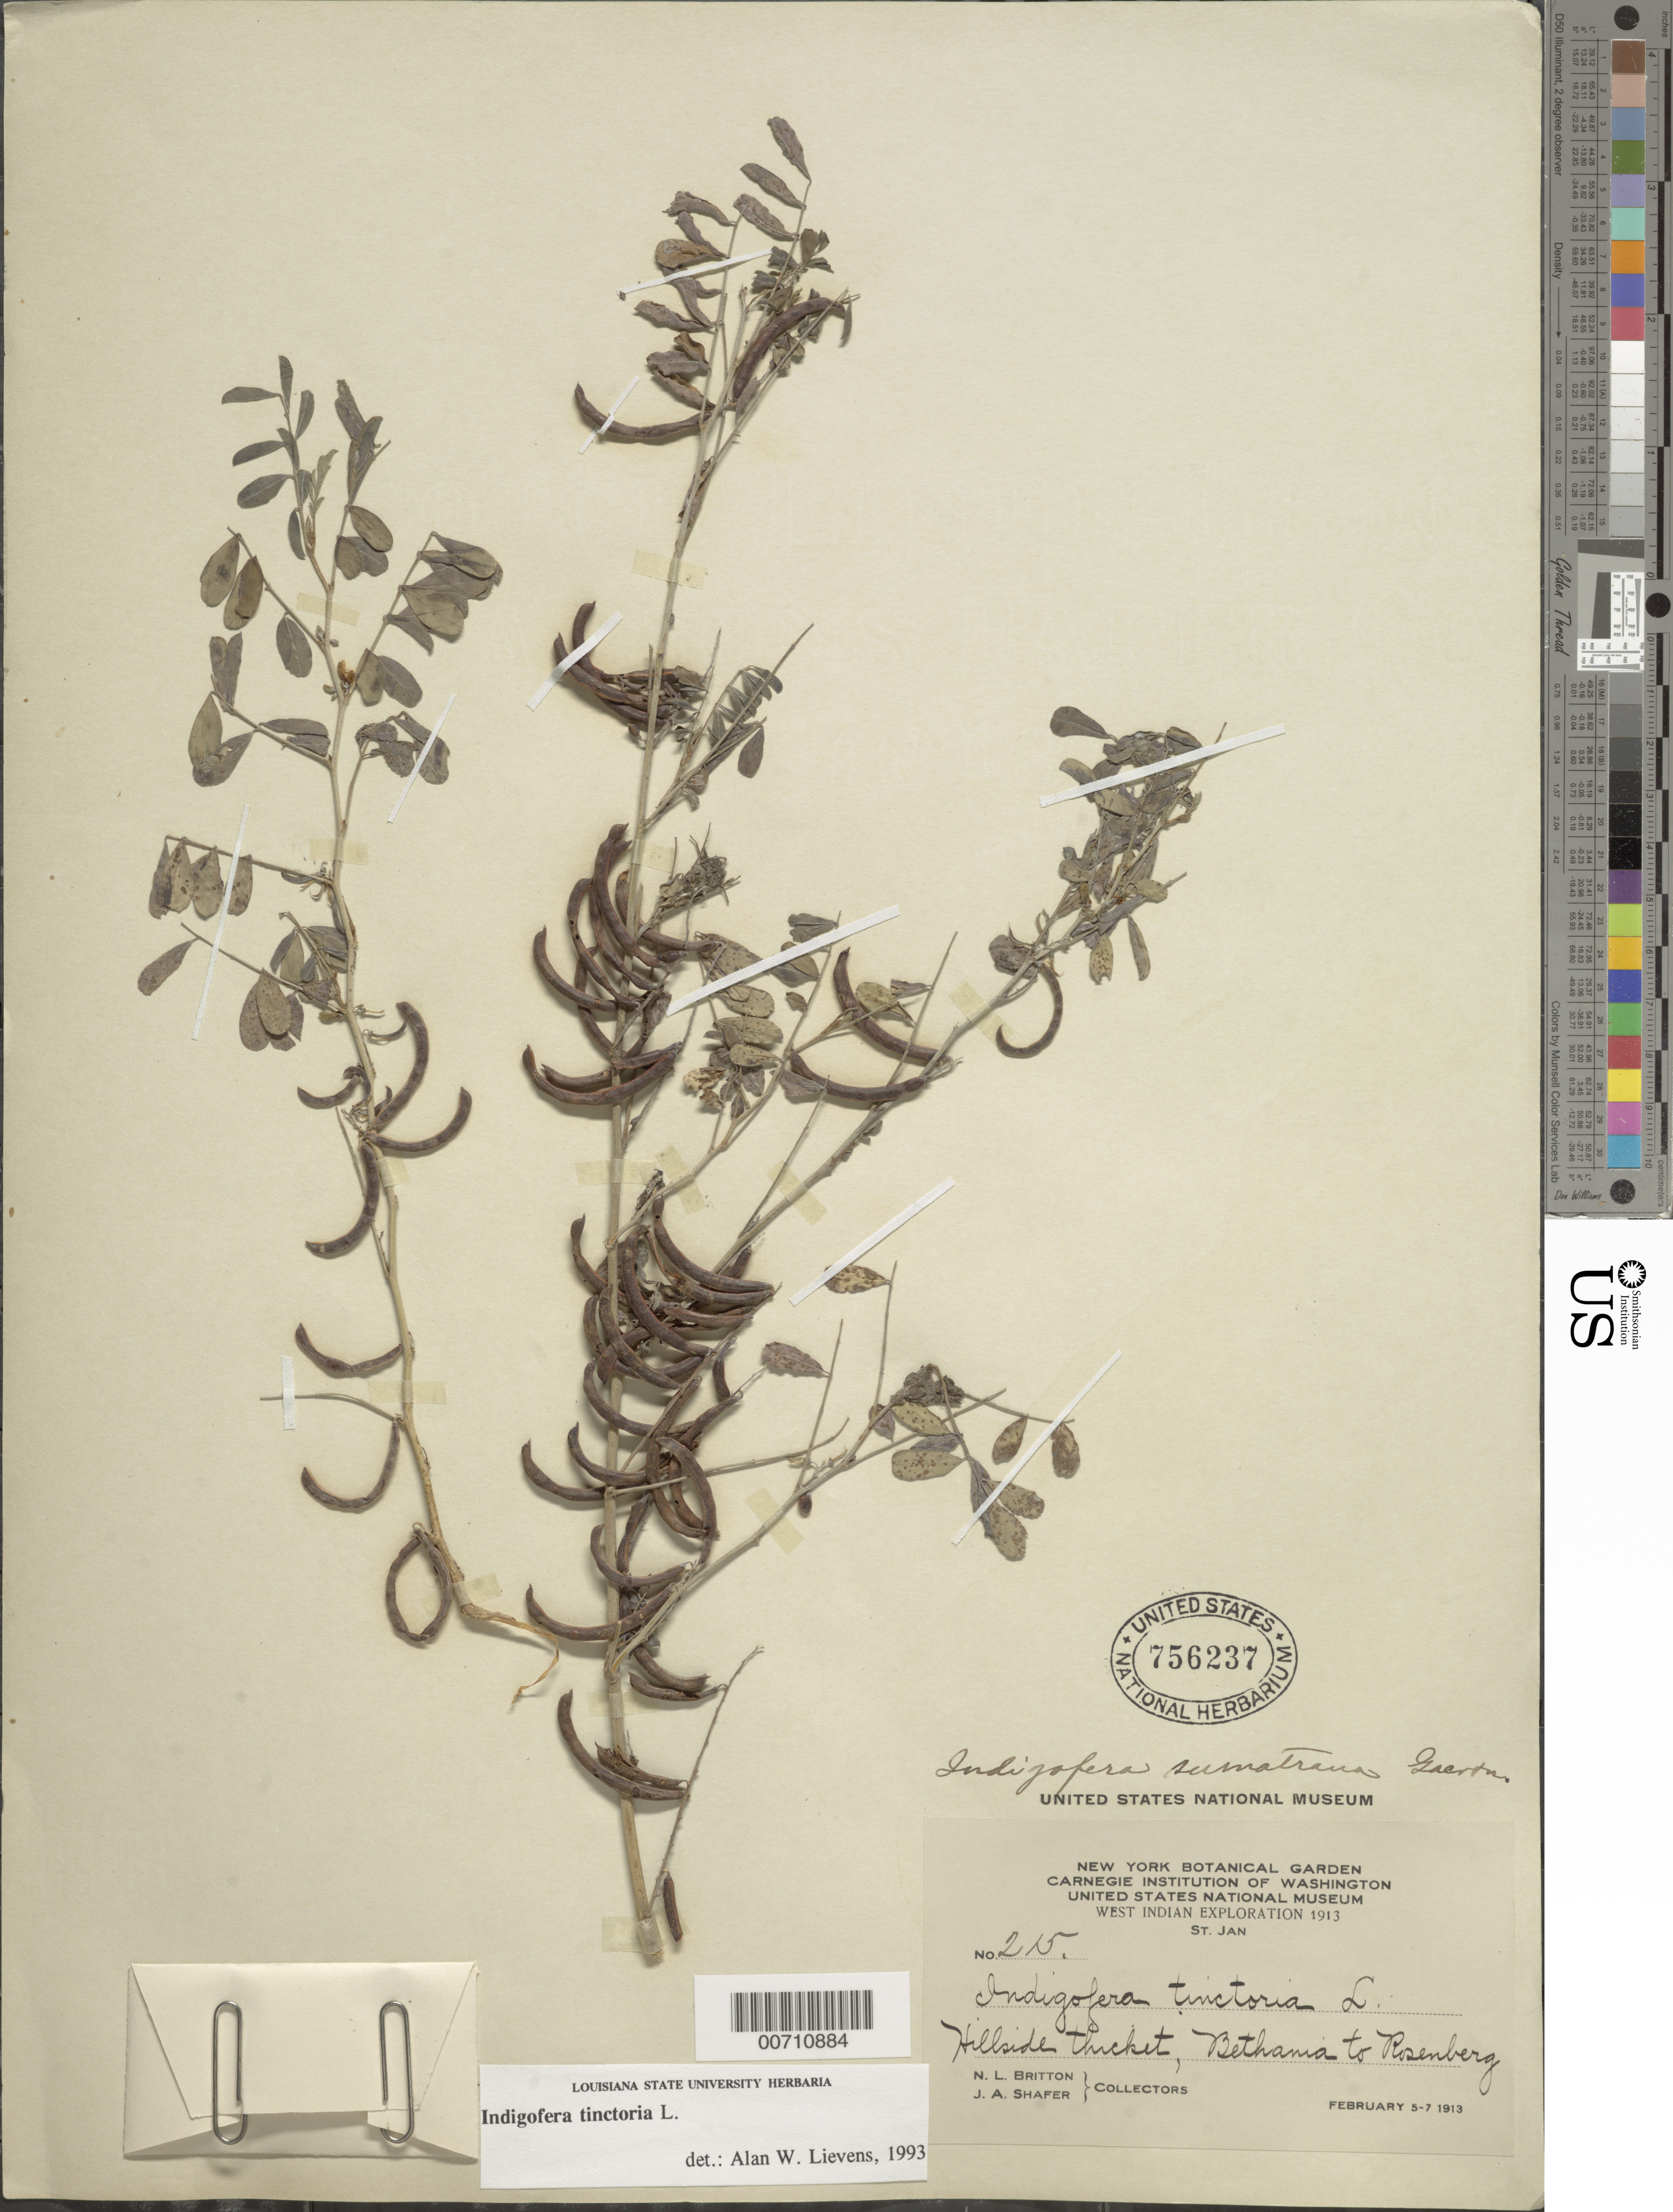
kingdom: Plantae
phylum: Tracheophyta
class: Magnoliopsida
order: Fabales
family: Fabaceae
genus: Indigofera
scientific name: Indigofera tinctoria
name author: L.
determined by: Lievens, A. W., (LSU), Louisiana State University Herbarium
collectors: N. Britton & J. A. Shafer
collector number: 215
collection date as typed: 05 Feb 1913 to 07 Feb 1913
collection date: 1913-02-05/1913-02-07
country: U.S. Virgin Islands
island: St. John Island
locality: Bethania to Rosenberg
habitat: Hillside thicket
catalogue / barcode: US 756237